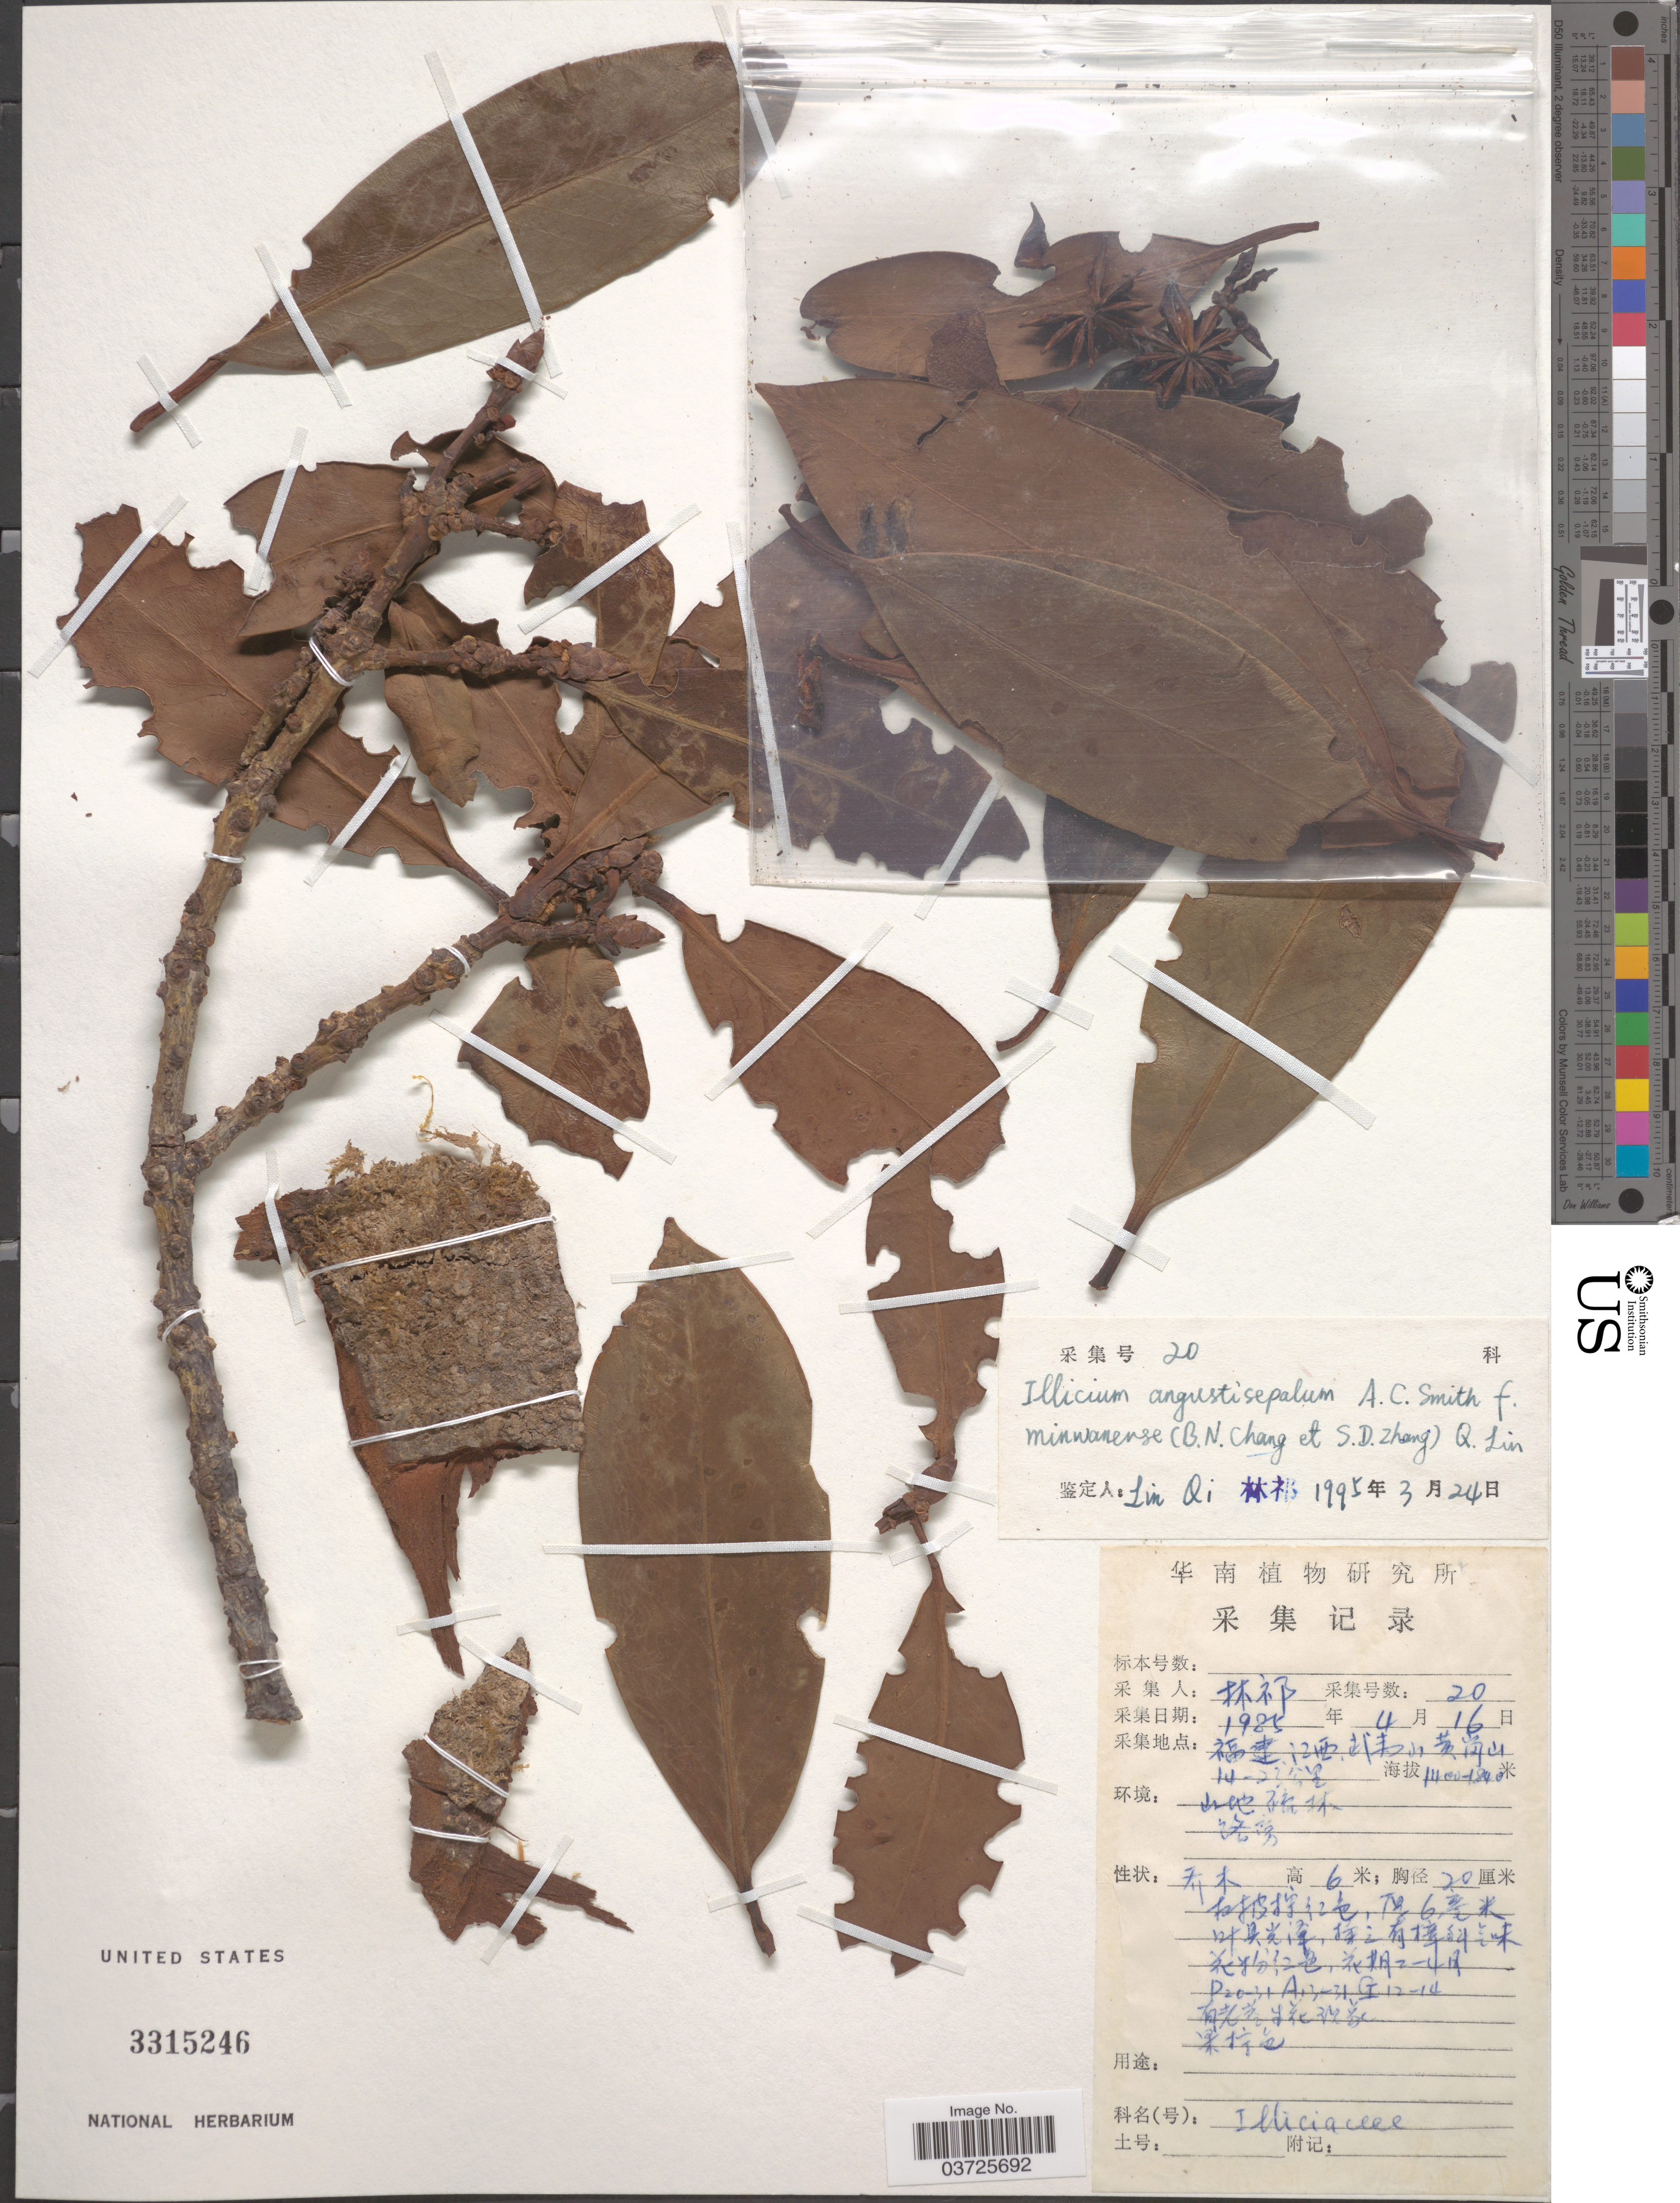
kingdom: Plantae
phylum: Tracheophyta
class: Magnoliopsida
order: Austrobaileyales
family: Schisandraceae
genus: Illicium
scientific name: Illicium angustisepalum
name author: A.C. Sm.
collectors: X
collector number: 20?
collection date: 1985-04-16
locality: X.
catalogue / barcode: US 3315246